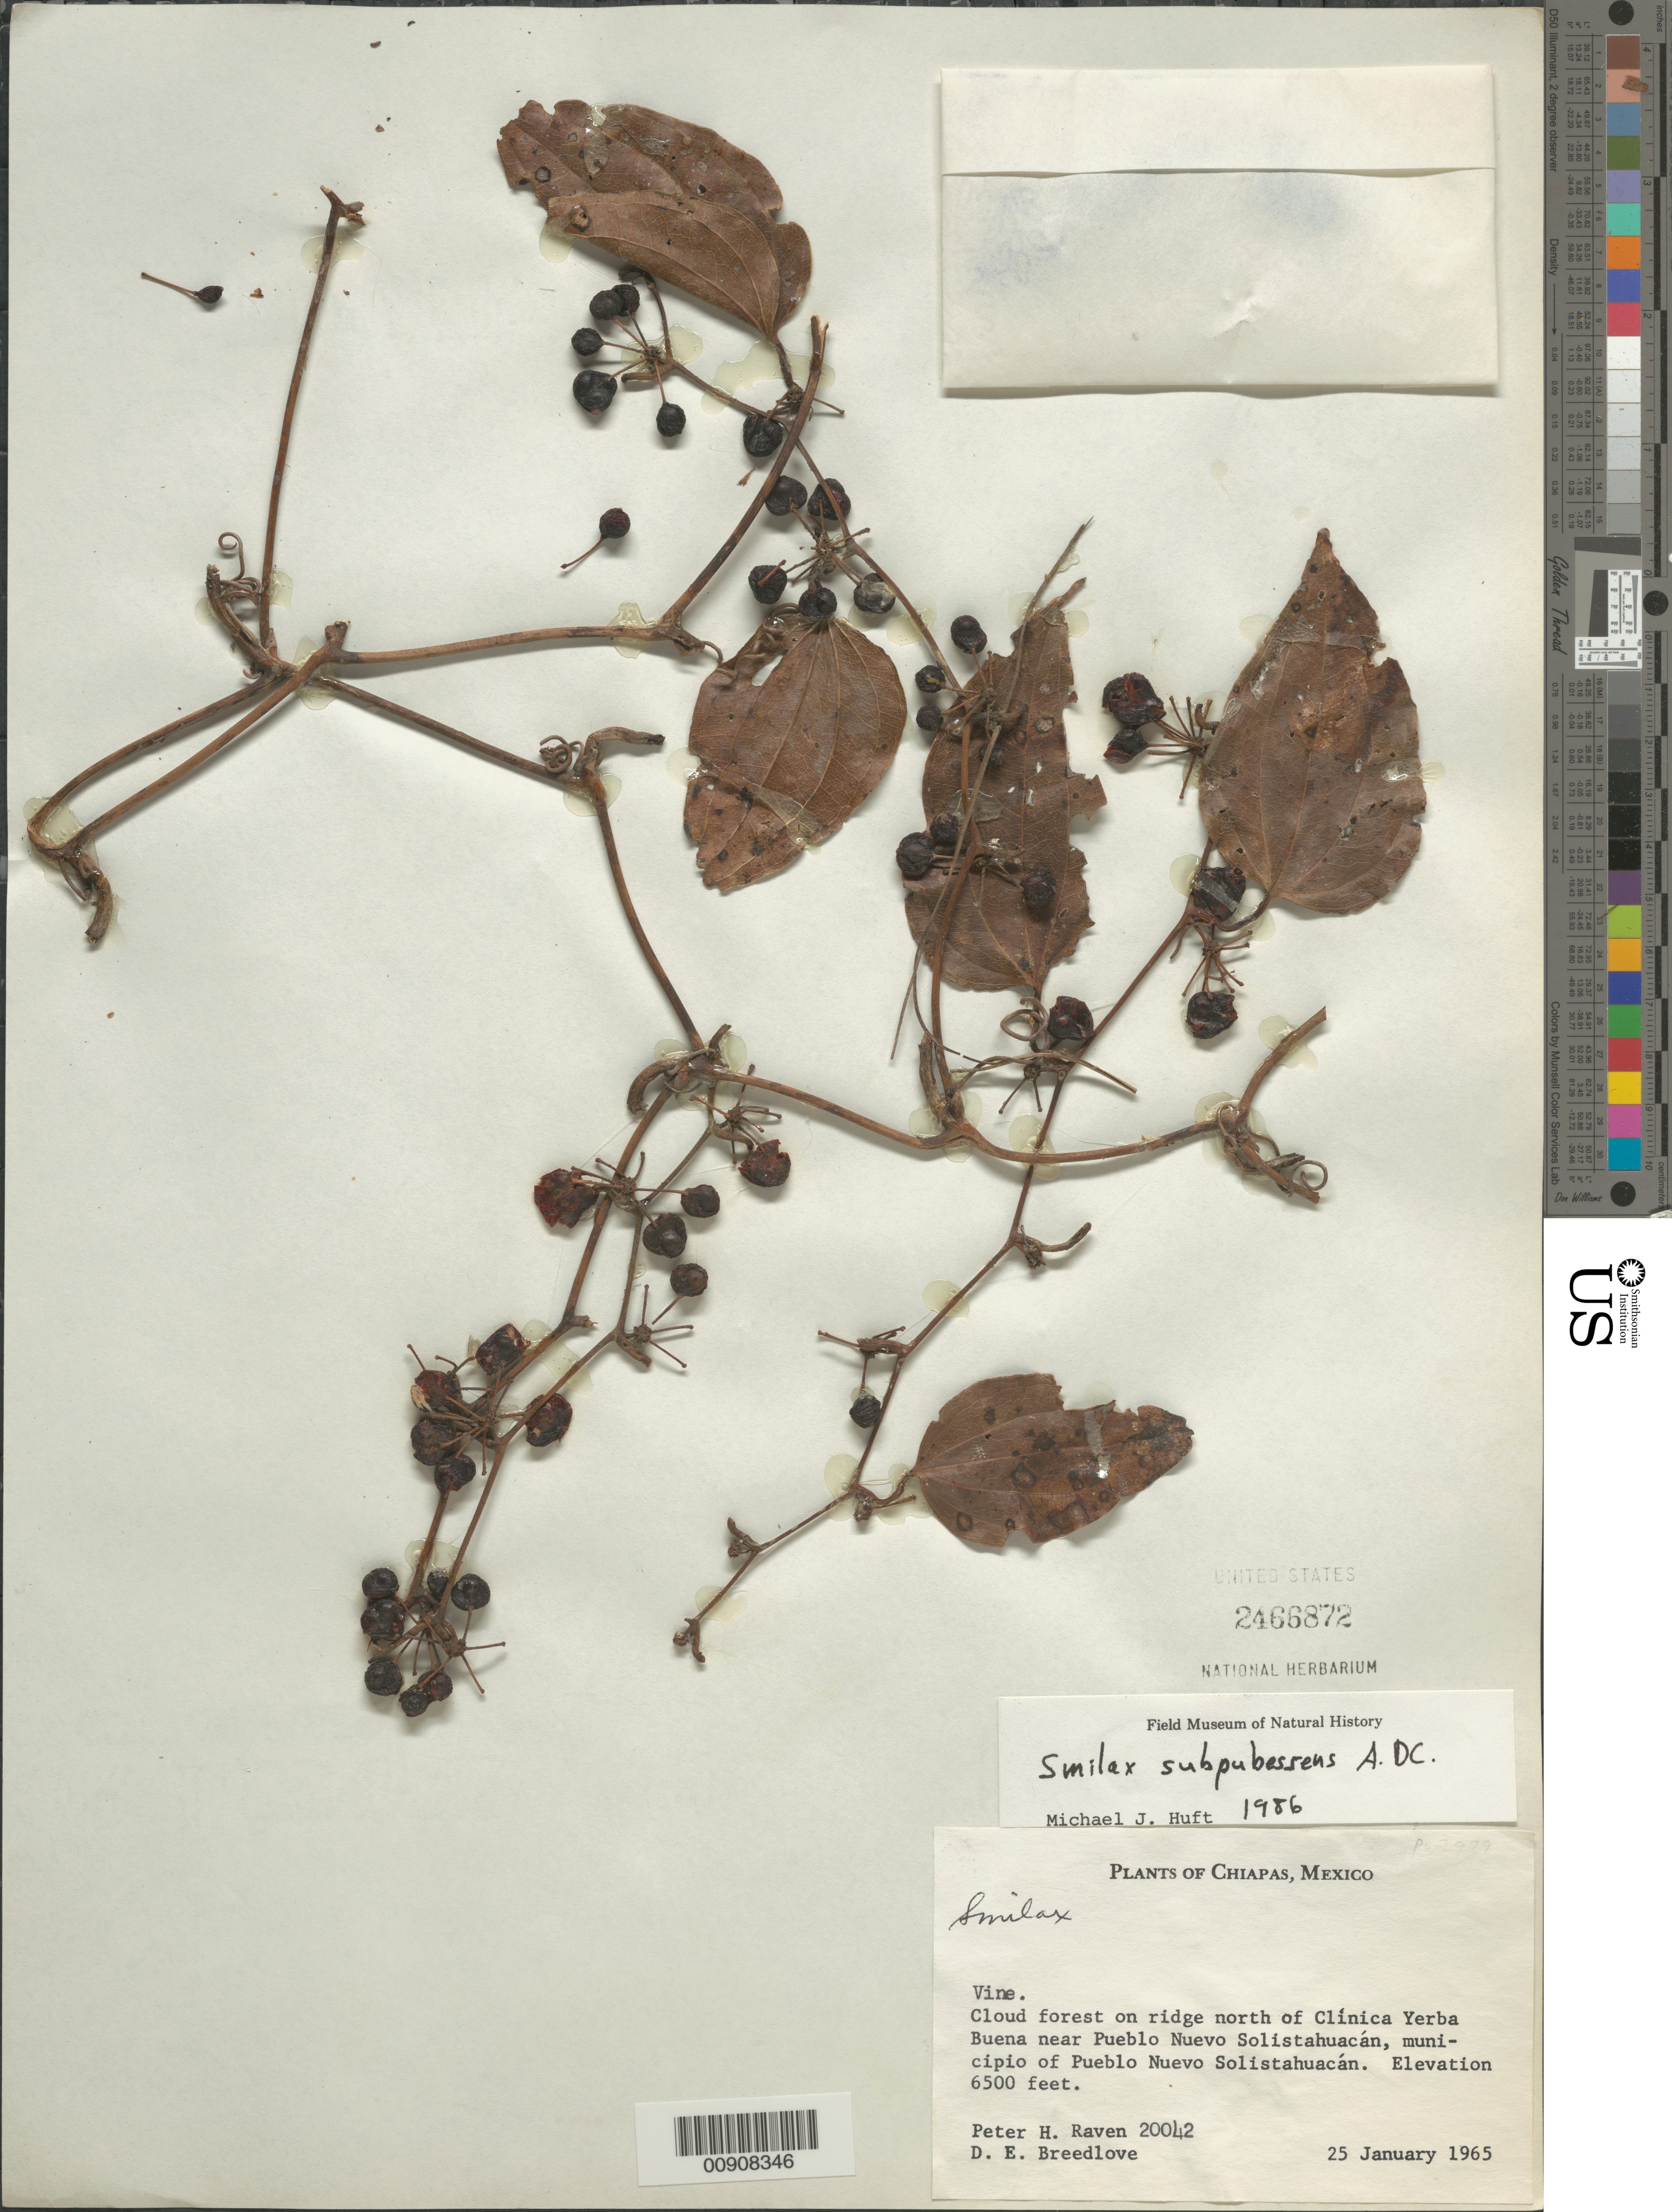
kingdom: Plantae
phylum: Tracheophyta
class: Liliopsida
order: Liliales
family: Smilacaceae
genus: Smilax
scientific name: Smilax subpubescens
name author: A. DC.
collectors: P. H. Raven & D. E. Breedlove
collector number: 20042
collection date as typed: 25 Jan 1965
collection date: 1965-01-25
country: Mexico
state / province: Chiapas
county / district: Pueblo Nuevo Solistahuacán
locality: On ridge north of Clínica Yerba Buena near Pueblo Nuevo Solistahuacán. Municipio of Pueblo Nuevo Solistahuacán, Chiapas.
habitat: Cloud forest on ridge.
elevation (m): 1981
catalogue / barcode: US 2466872